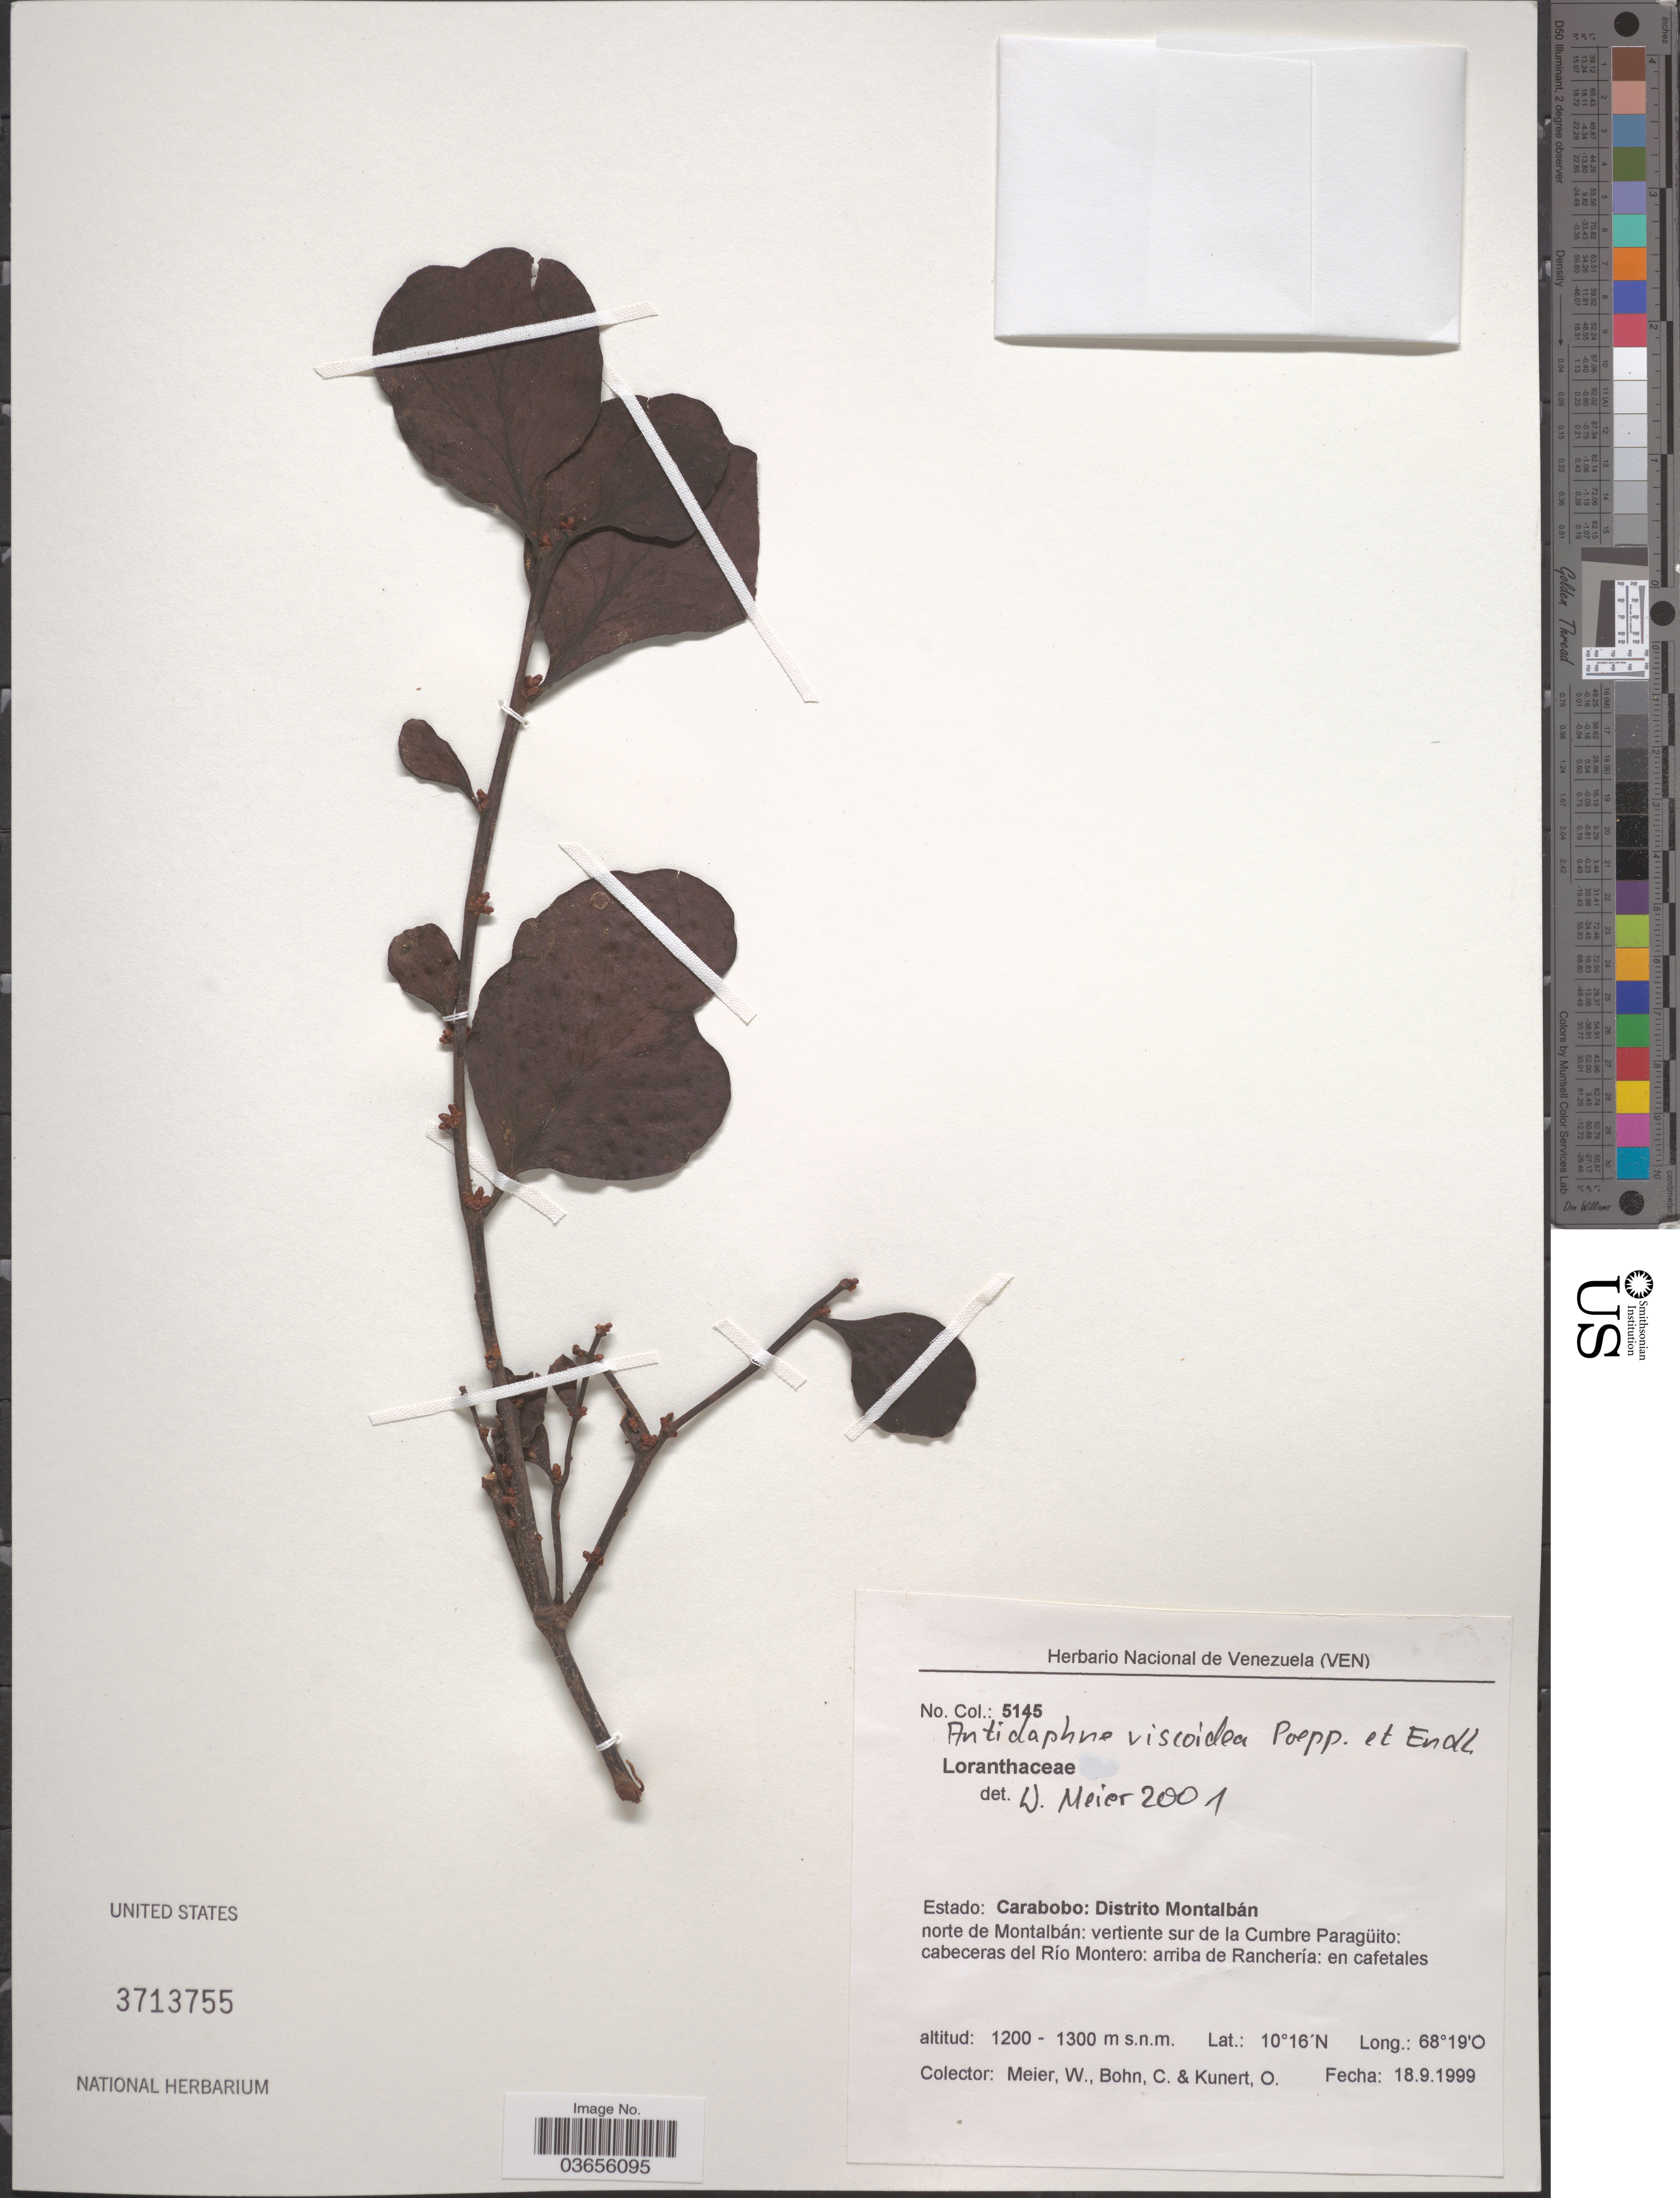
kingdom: Plantae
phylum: Tracheophyta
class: Magnoliopsida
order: Santalales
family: Santalaceae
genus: Antidaphne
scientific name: Antidaphne viscoidea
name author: Poepp. & Endl.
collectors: W. Meier, C. Bohn & O. Kunert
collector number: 5145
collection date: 1999-09-18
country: Venezuela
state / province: Carabobo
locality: Distrito Montalbán. Norte de Montalbá: vertiente sur de la Cumbre Paragüito: cabeceras del Río Montero: arriba de Ranchería: en cafetales.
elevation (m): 1200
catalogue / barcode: US 3713755